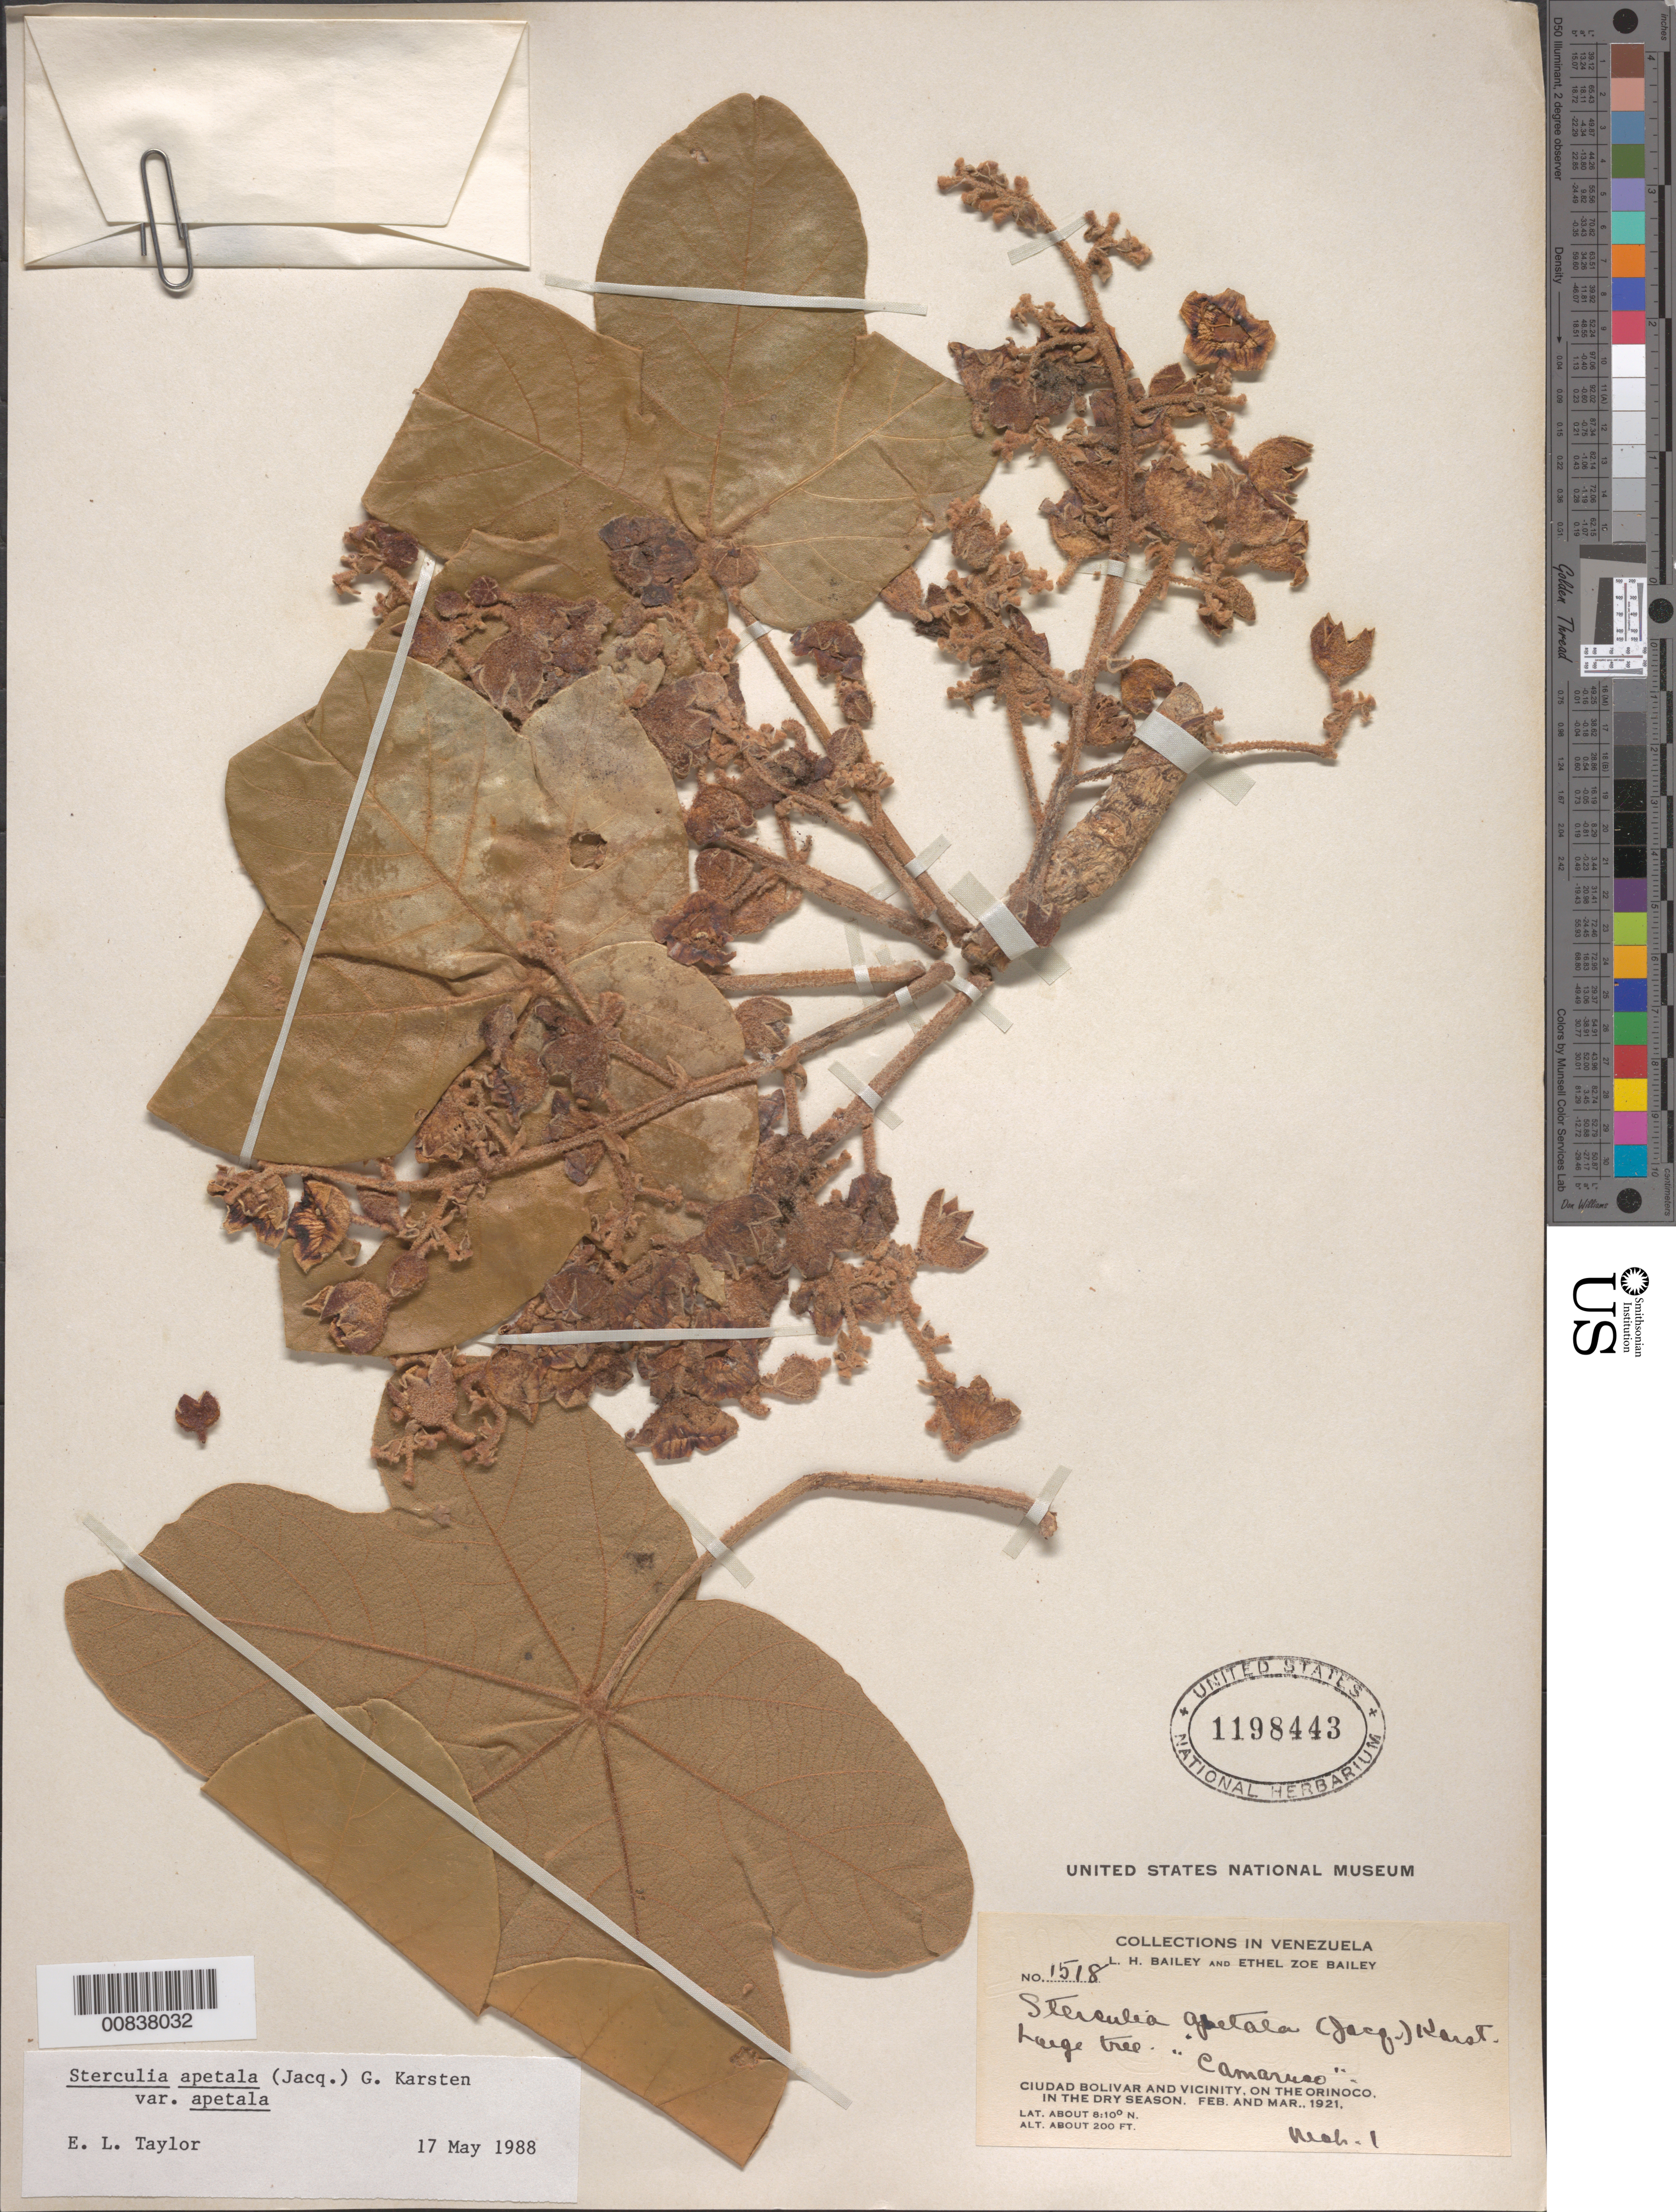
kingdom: Plantae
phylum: Tracheophyta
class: Magnoliopsida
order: Malvales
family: Malvaceae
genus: Helicteres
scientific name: Helicteres apetala var. apetala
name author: Jacq.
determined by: Taylor, E. L.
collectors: L. H. Bailey & E. Z. Bailey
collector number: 1518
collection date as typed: Feb-21 and Mar-21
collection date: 1921-02,1921-03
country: Venezuela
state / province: Bolívar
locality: Ciudad Bolívar and vicinity, Orinoco R.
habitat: Dry season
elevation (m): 61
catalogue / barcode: US 1198443